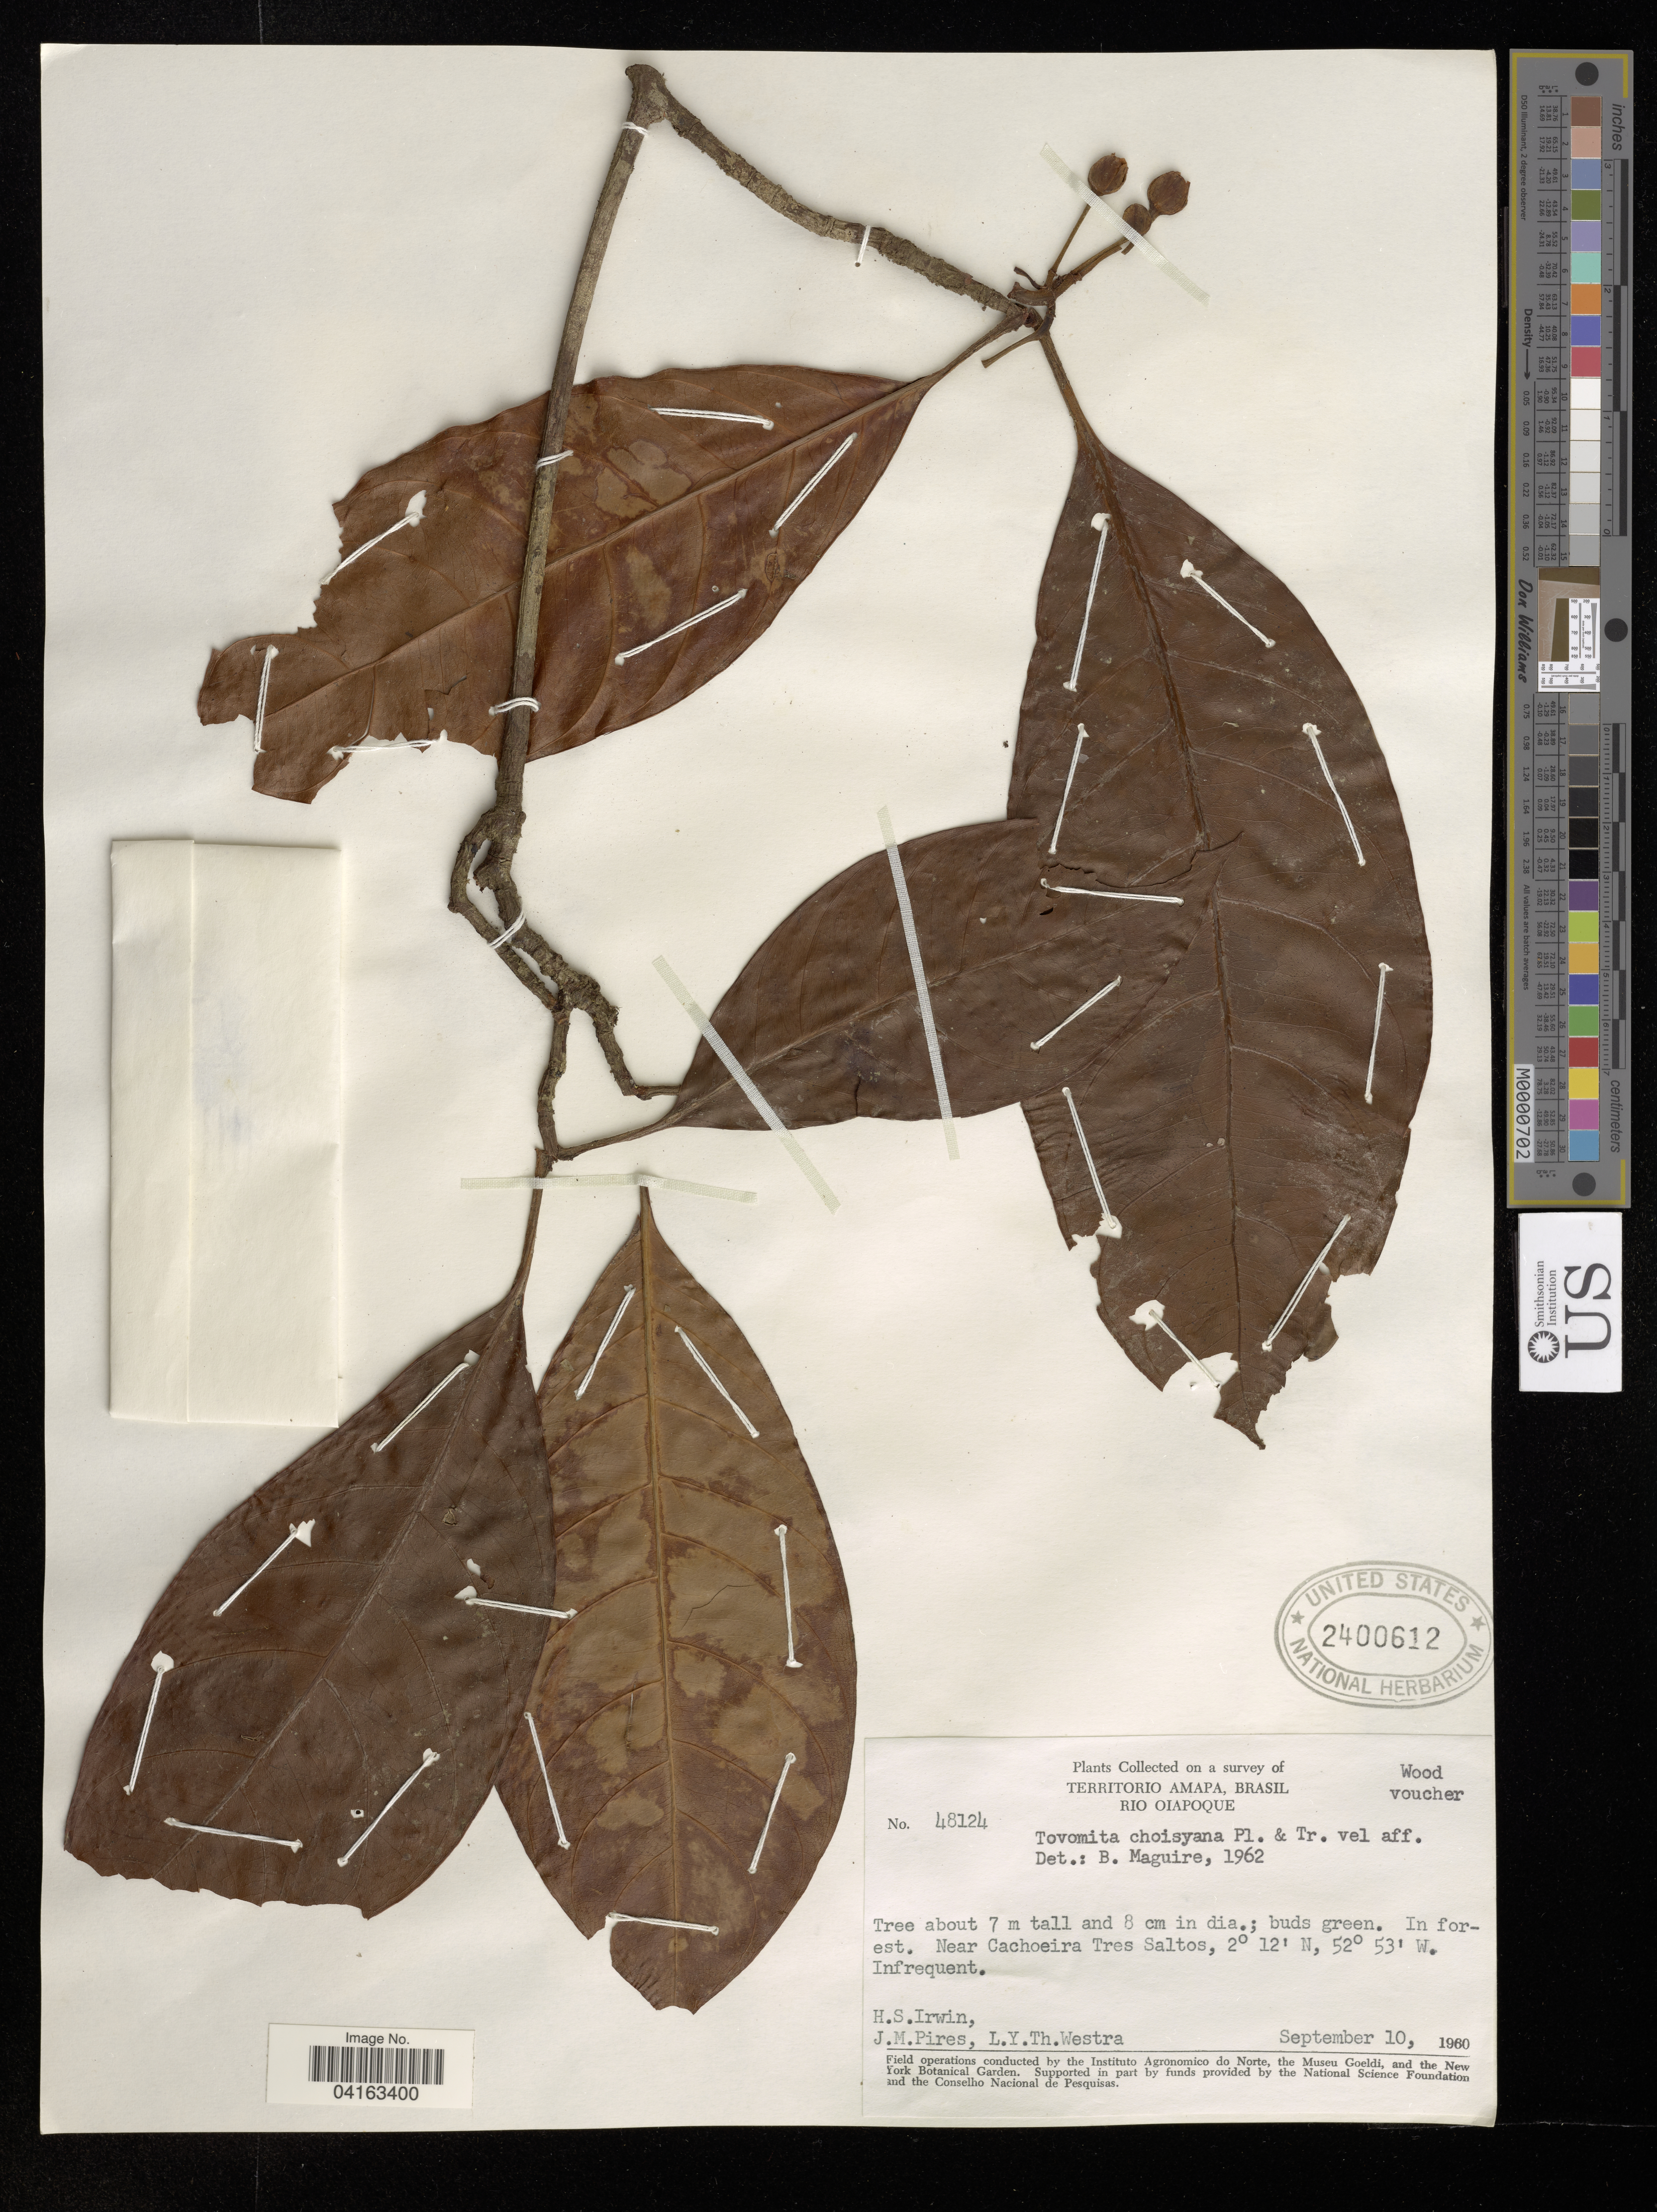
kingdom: Plantae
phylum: Tracheophyta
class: Magnoliopsida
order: Malpighiales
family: Clusiaceae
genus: Tovomita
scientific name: Tovomita choisyana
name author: Planch. & Triana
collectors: H. Irwin, J. M. Pires & L. Y. T. Westra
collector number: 48124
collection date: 1960-09-10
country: Brazil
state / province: Amapá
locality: Territorio Amapa. Rio Oiapoque. Near Cachoeira Tres Saltos.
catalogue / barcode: US 2400612